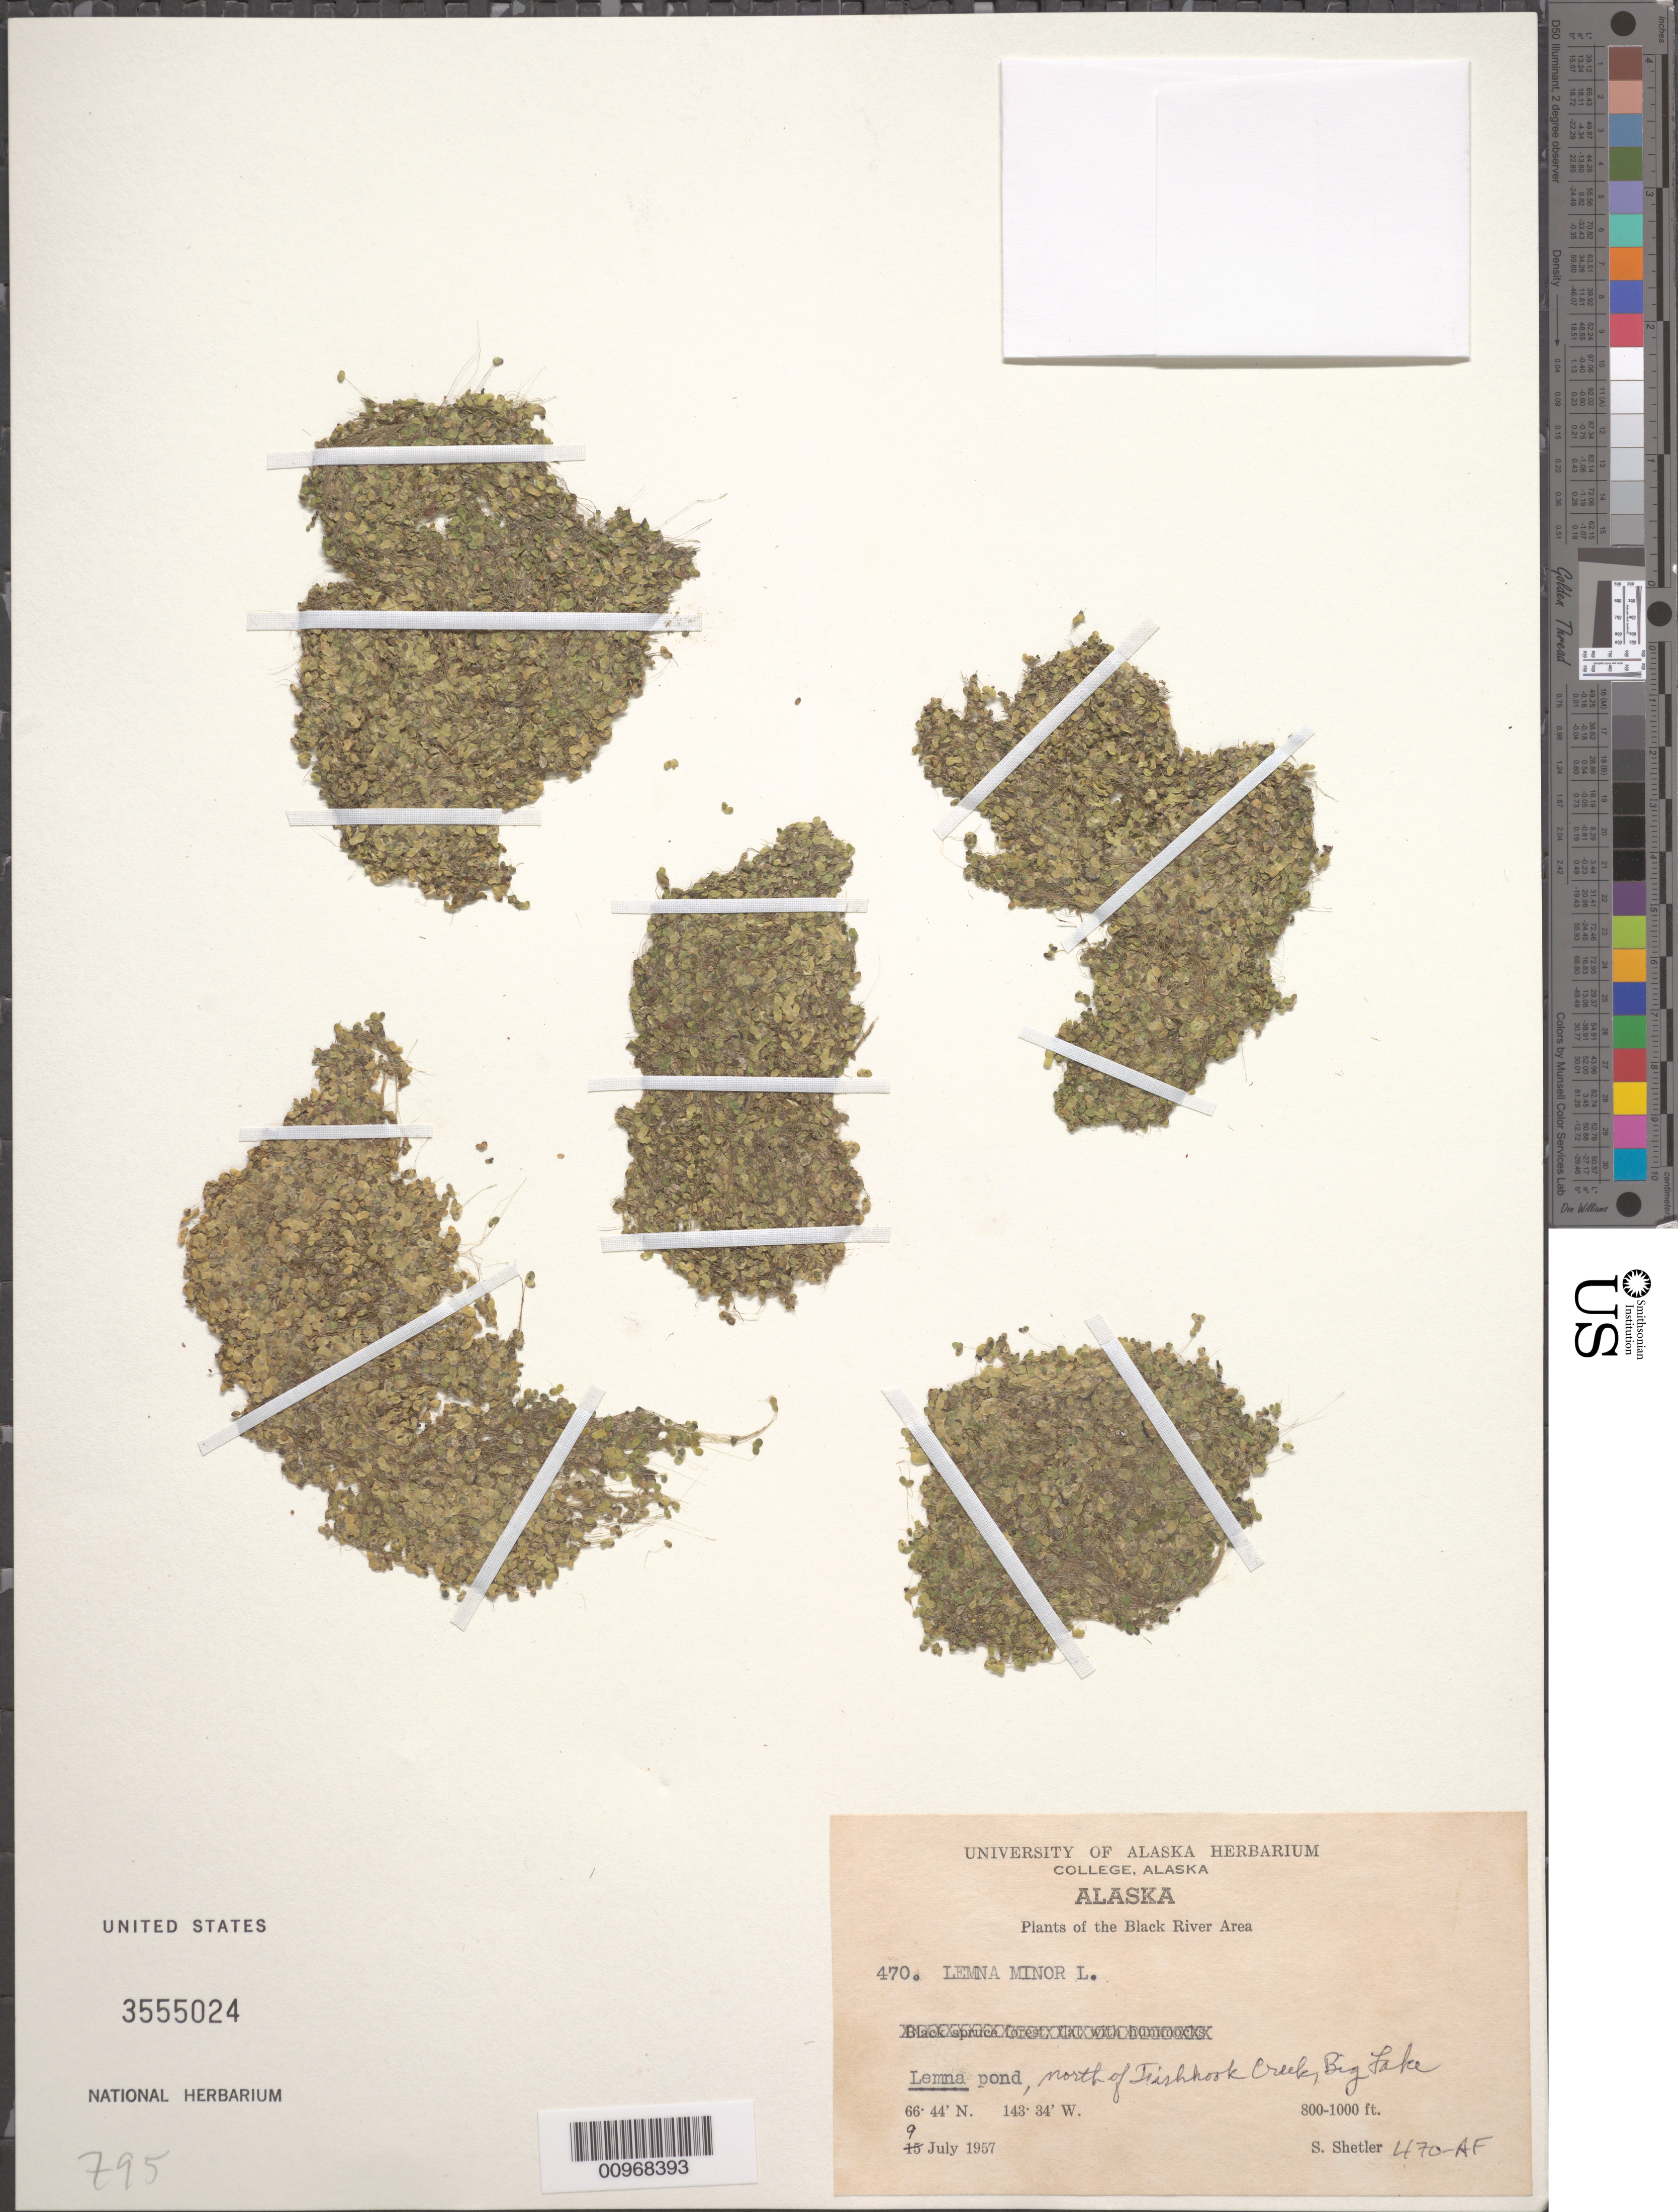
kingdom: Plantae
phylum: Tracheophyta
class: Liliopsida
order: Alismatales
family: Araceae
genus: Lemna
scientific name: Lemna minor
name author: L.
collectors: S. Shetler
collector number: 470-AF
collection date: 1957-07-09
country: United States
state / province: Alaska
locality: Black River Area. Lemna pond, north of Fishhook Creek, Big Lake.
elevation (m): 244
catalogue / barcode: US 3555024